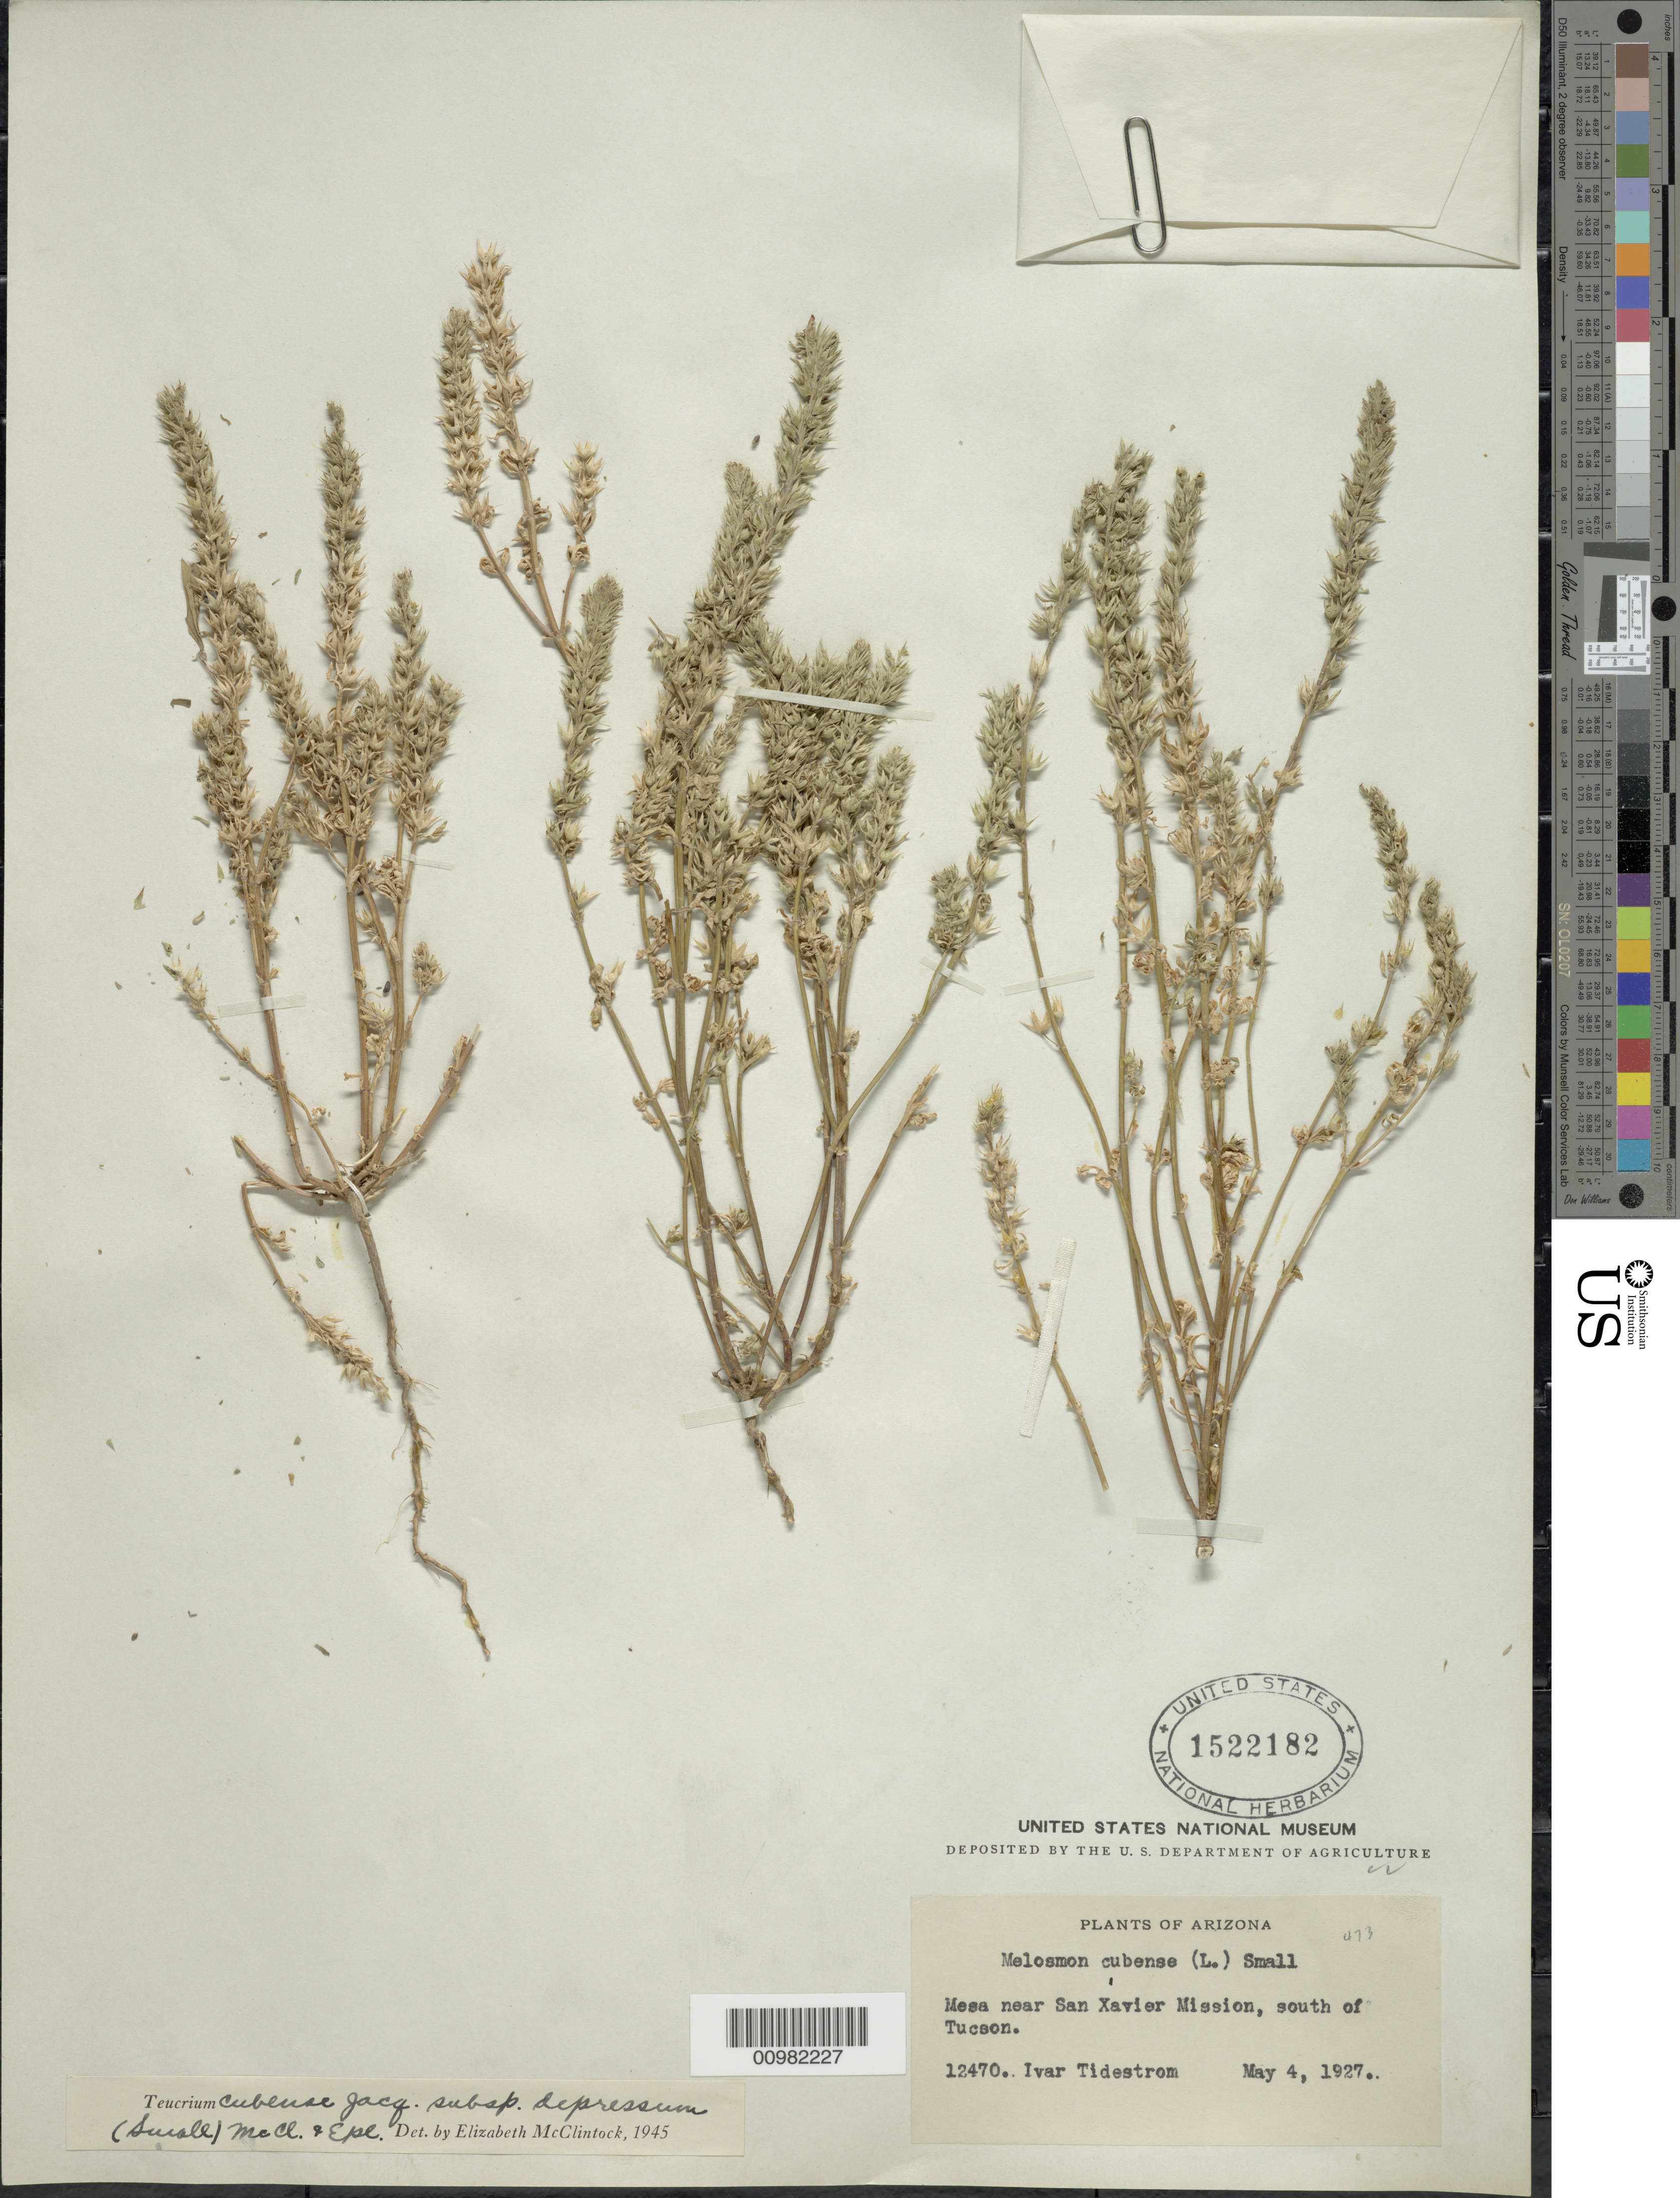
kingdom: Plantae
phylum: Tracheophyta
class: Magnoliopsida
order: Lamiales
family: Lamiaceae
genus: Teucrium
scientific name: Teucrium cubense subsp. depressum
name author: (Small) E. M. McClint. & Epling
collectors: I. F. Tidestrom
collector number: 12470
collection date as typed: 04 May 1927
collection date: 1927-05-04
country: United States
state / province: Arizona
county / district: Pima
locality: Mesa near San Xavier Mission; South of Tucson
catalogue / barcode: US 1522182